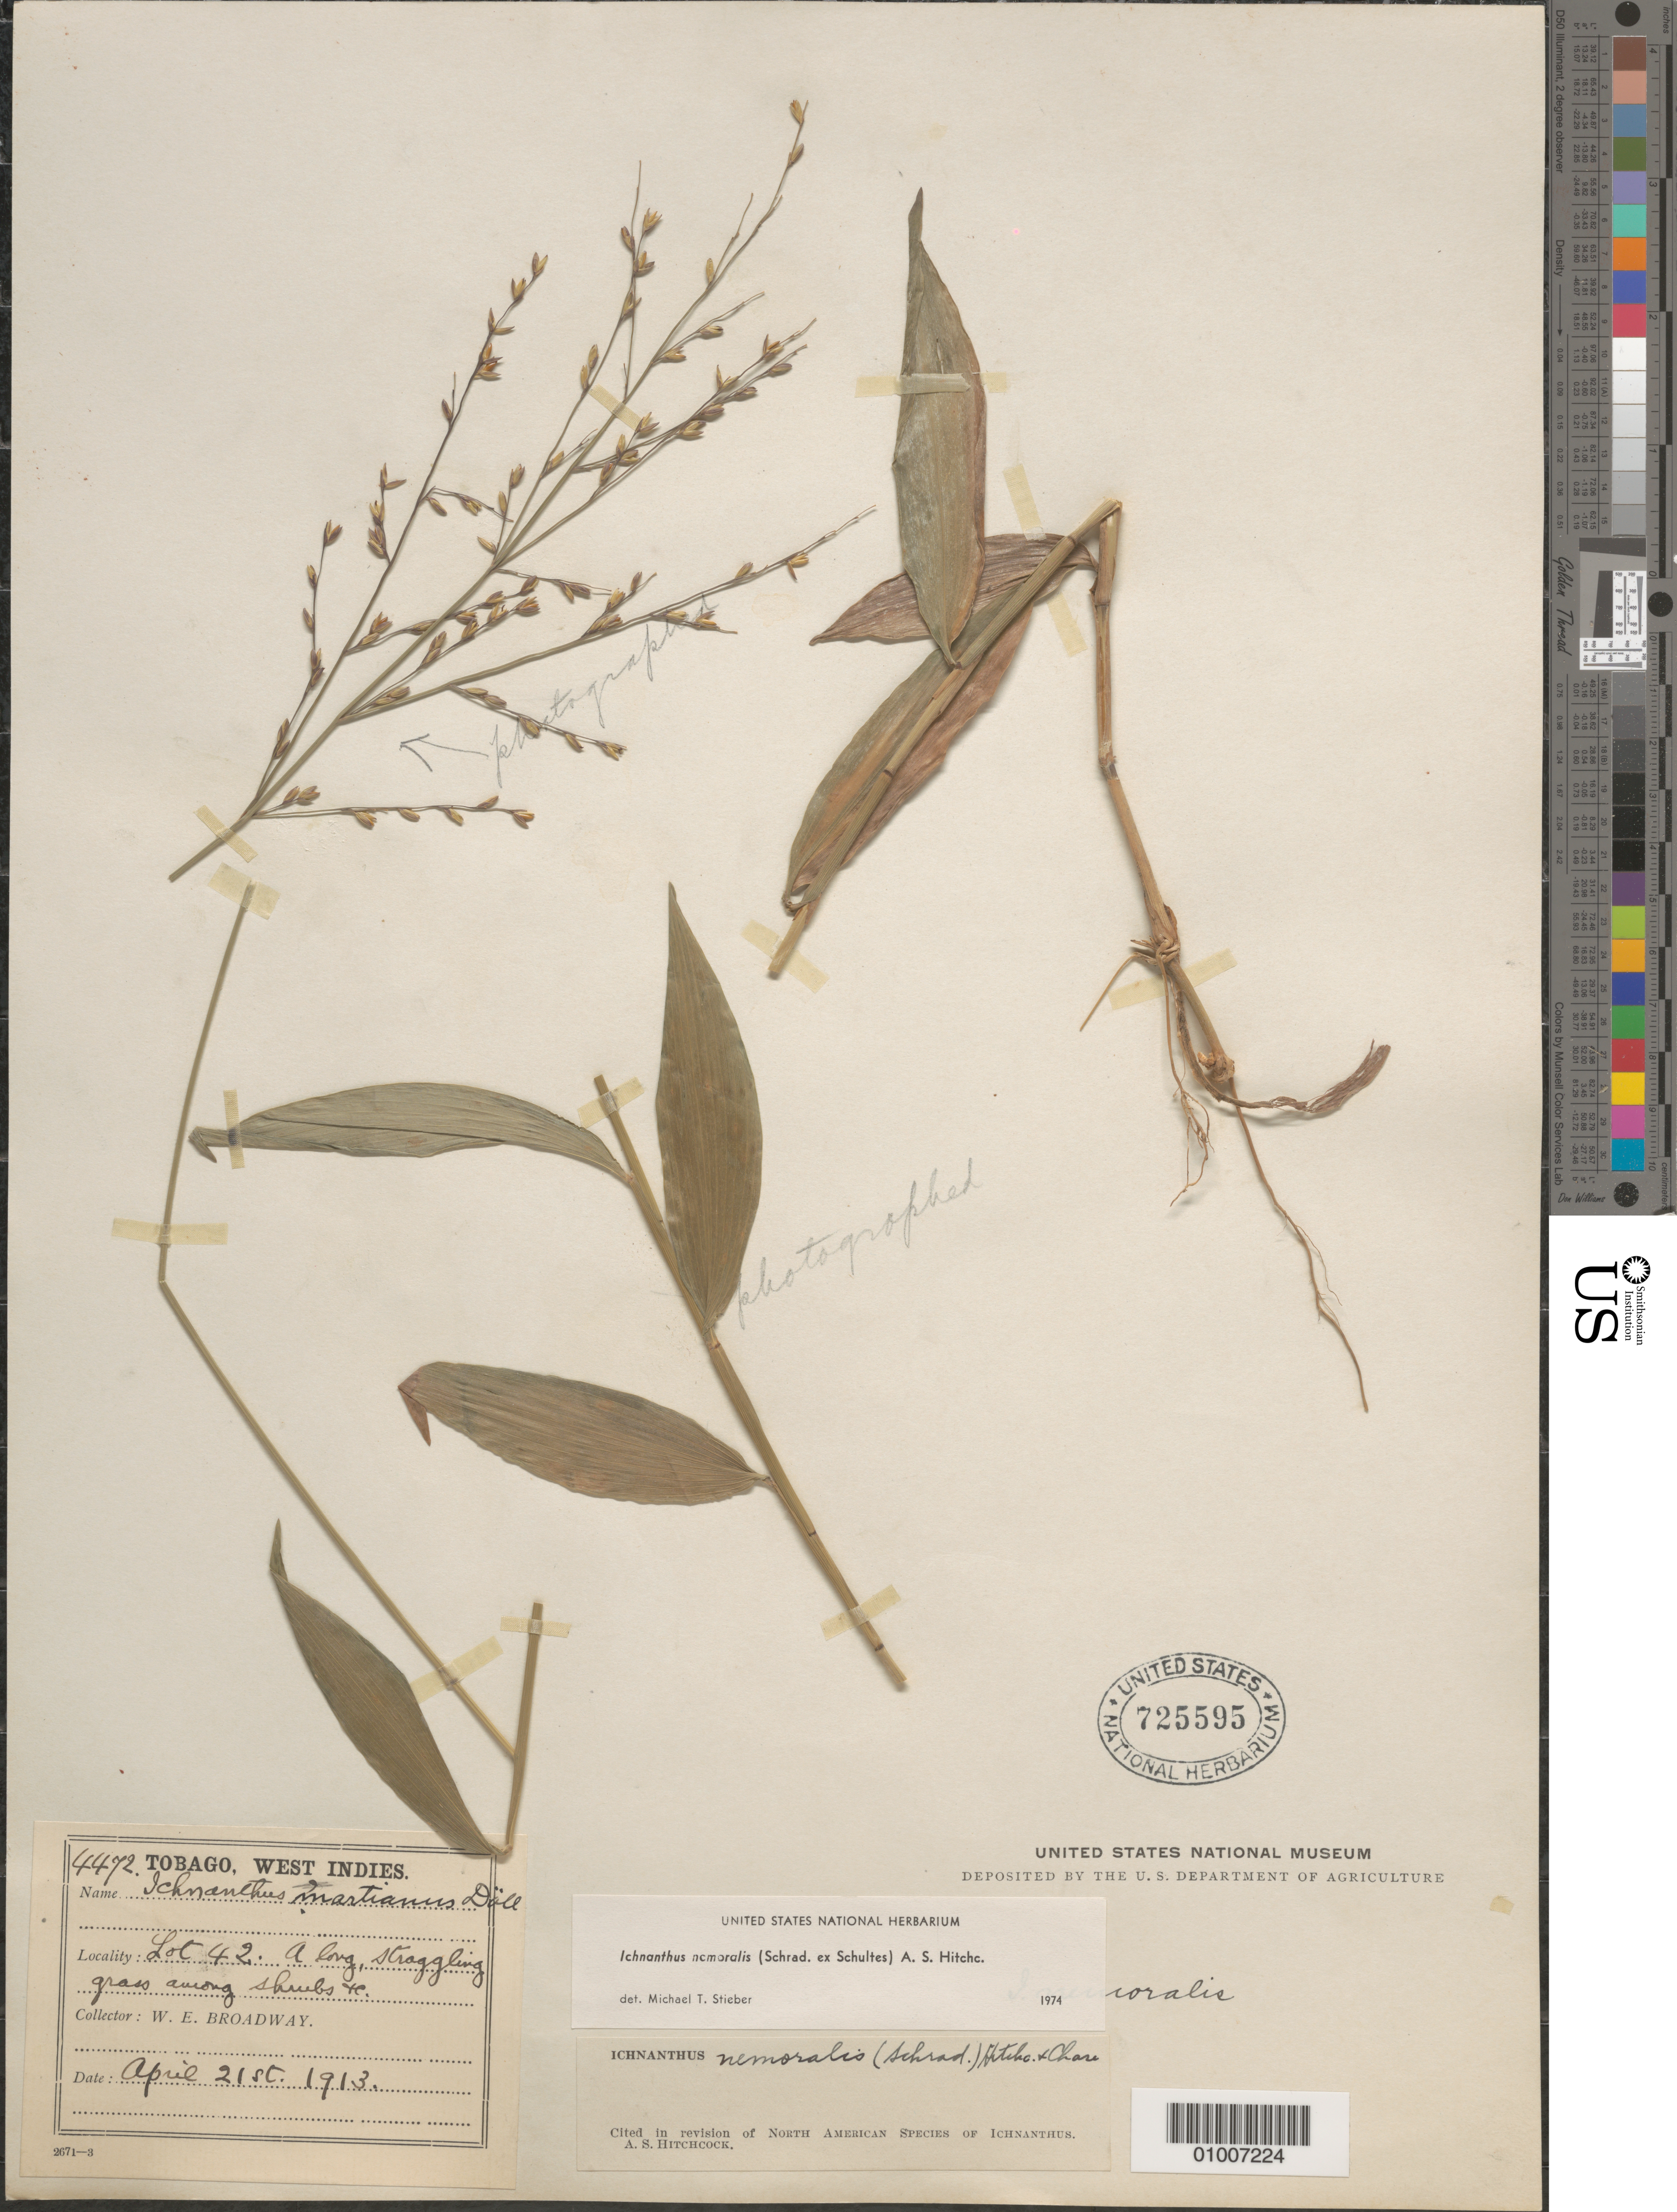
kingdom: Plantae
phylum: Tracheophyta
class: Liliopsida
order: Poales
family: Poaceae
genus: Ichnanthus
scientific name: Ichnanthus nemoralis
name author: (Schrad.) Hitchc. & Chase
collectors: W. E. Broadway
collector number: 4472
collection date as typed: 21 Apr 1913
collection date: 1913-04-21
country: Trinidad and Tobago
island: Tobago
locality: Tobago, lot 42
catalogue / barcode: US 725595